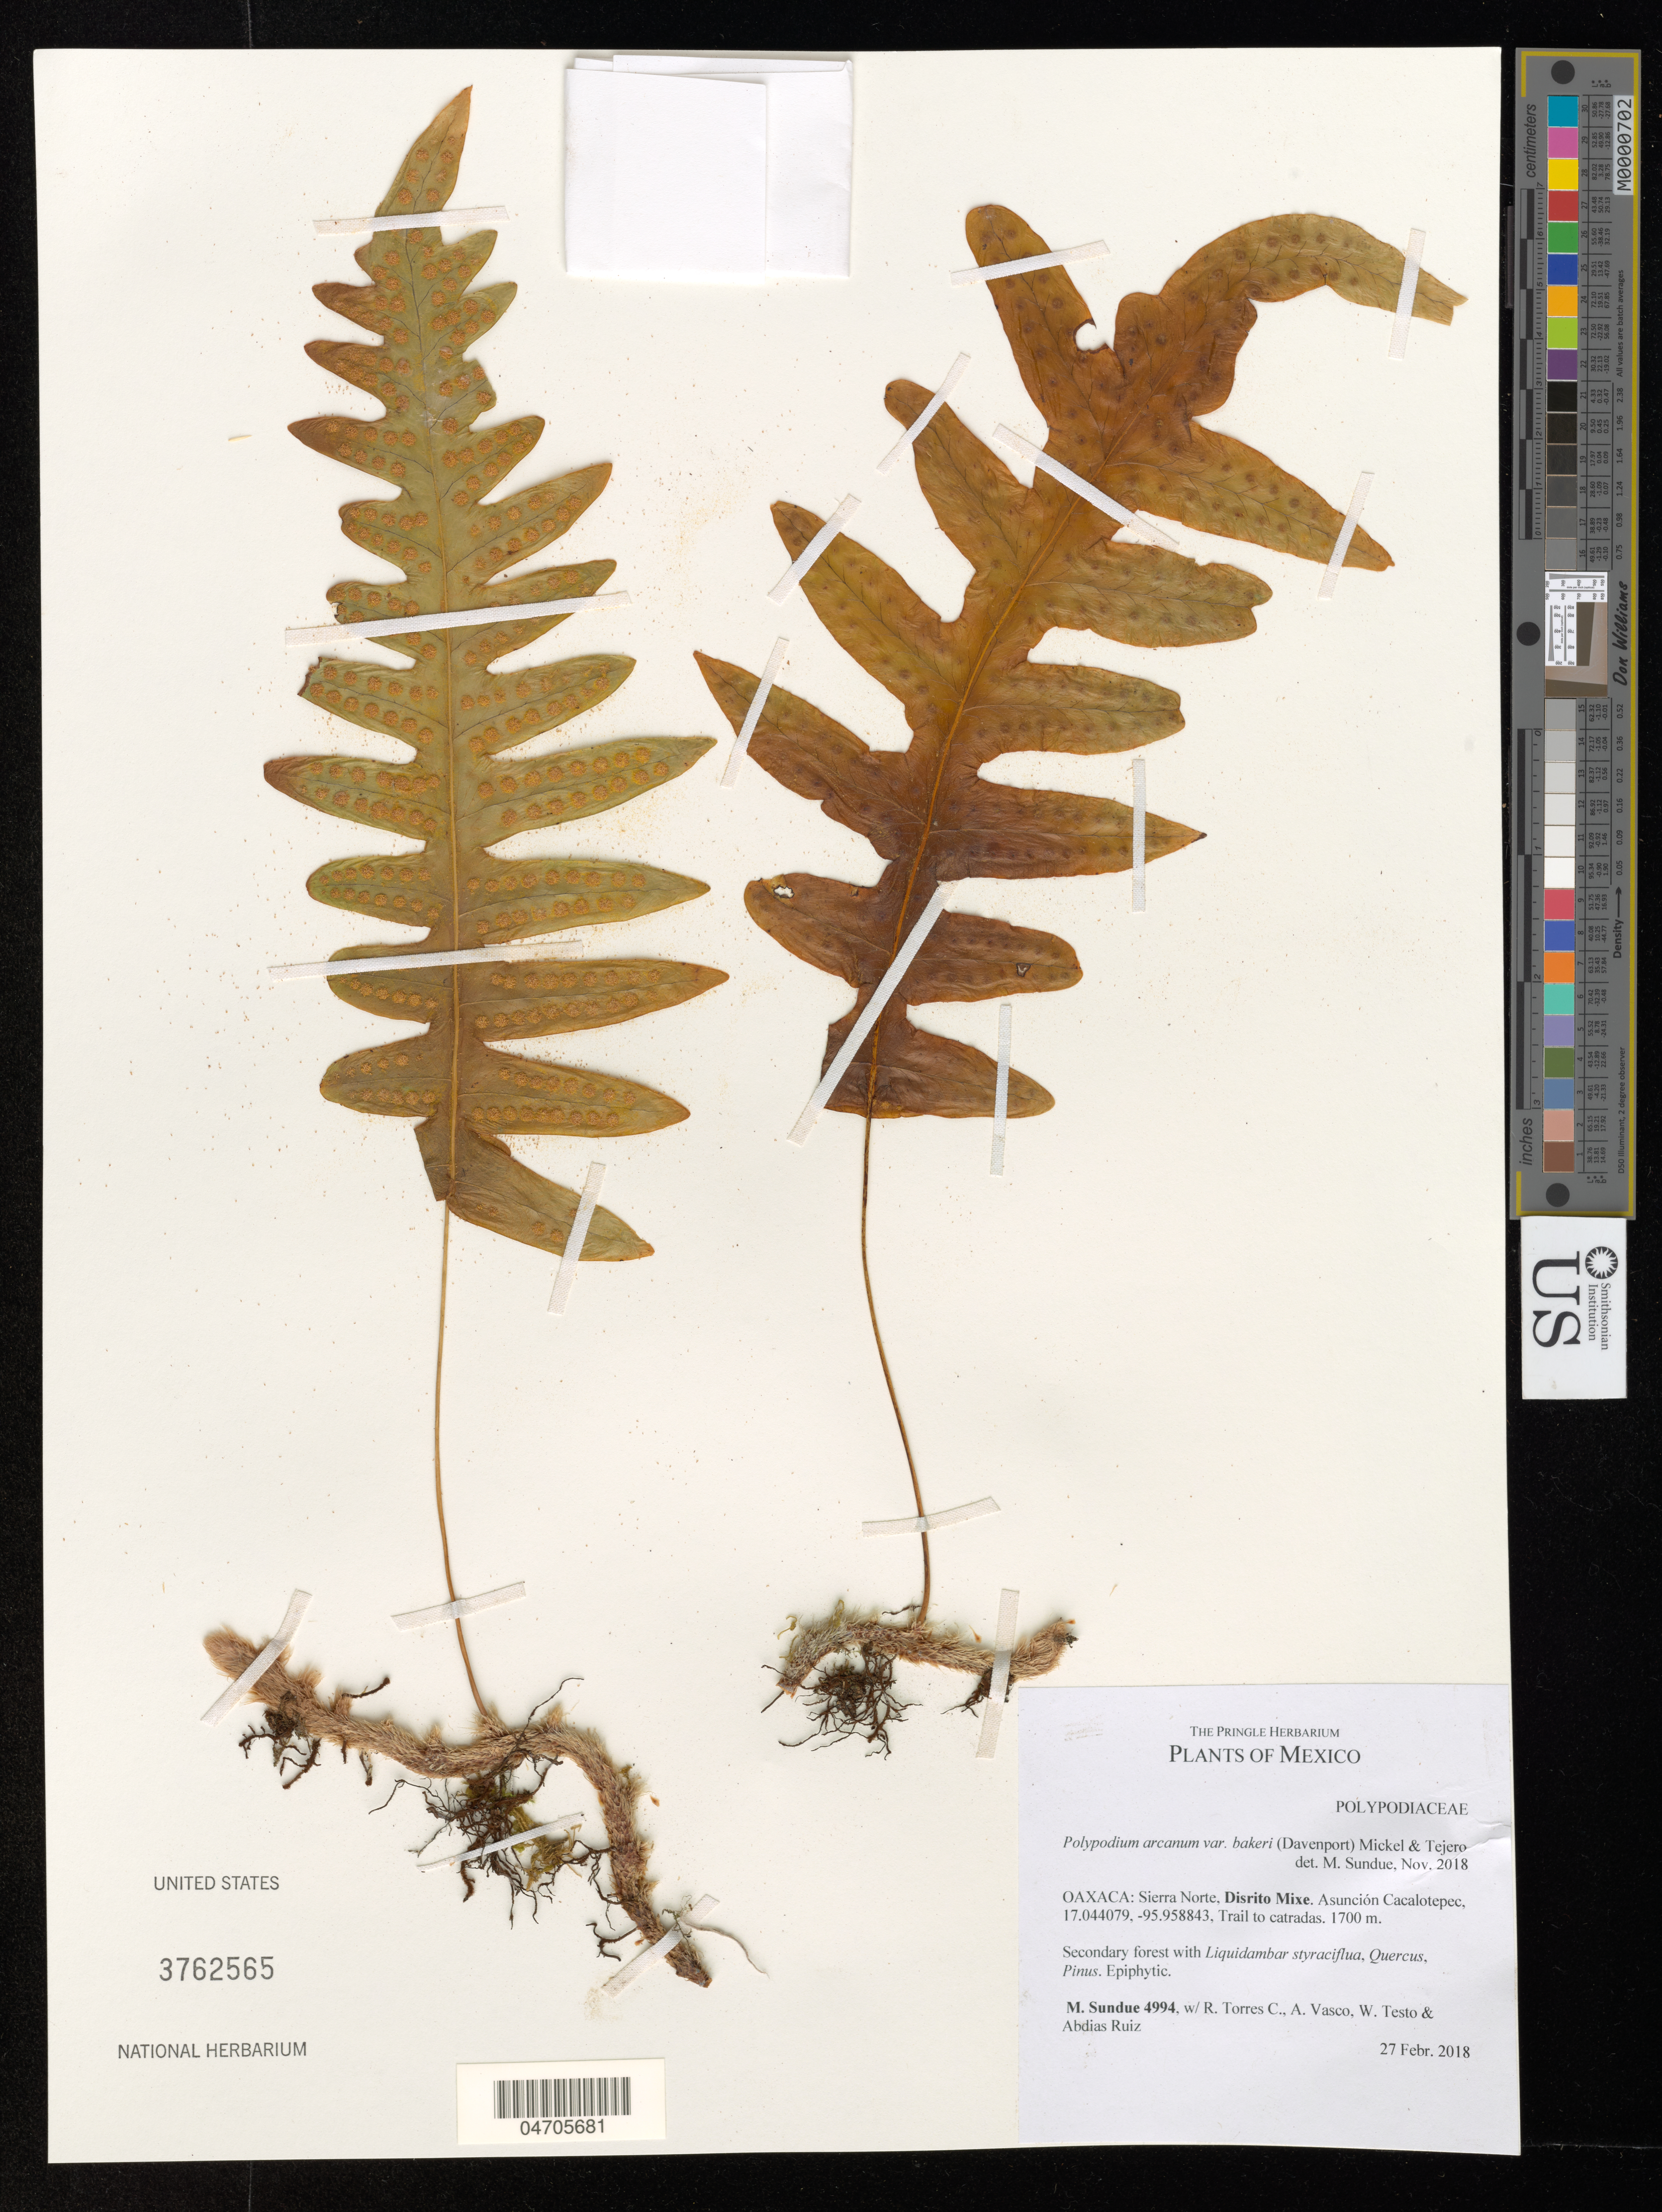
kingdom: Plantae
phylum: Tracheophyta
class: Polypodiopsida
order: Polypodiales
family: Polypodiaceae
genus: Polypodium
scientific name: Polypodium arcanum var. septentrionale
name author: Mickel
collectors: M. Sundue, R. Torres C., A. Vasco & W. Testo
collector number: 4994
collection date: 2018-02-27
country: Mexico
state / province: Oaxaca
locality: Sierra Norte. Disrito Mixe. Asunción Cacalotepec. Trail to catradas.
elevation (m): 1700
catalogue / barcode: US 3762565